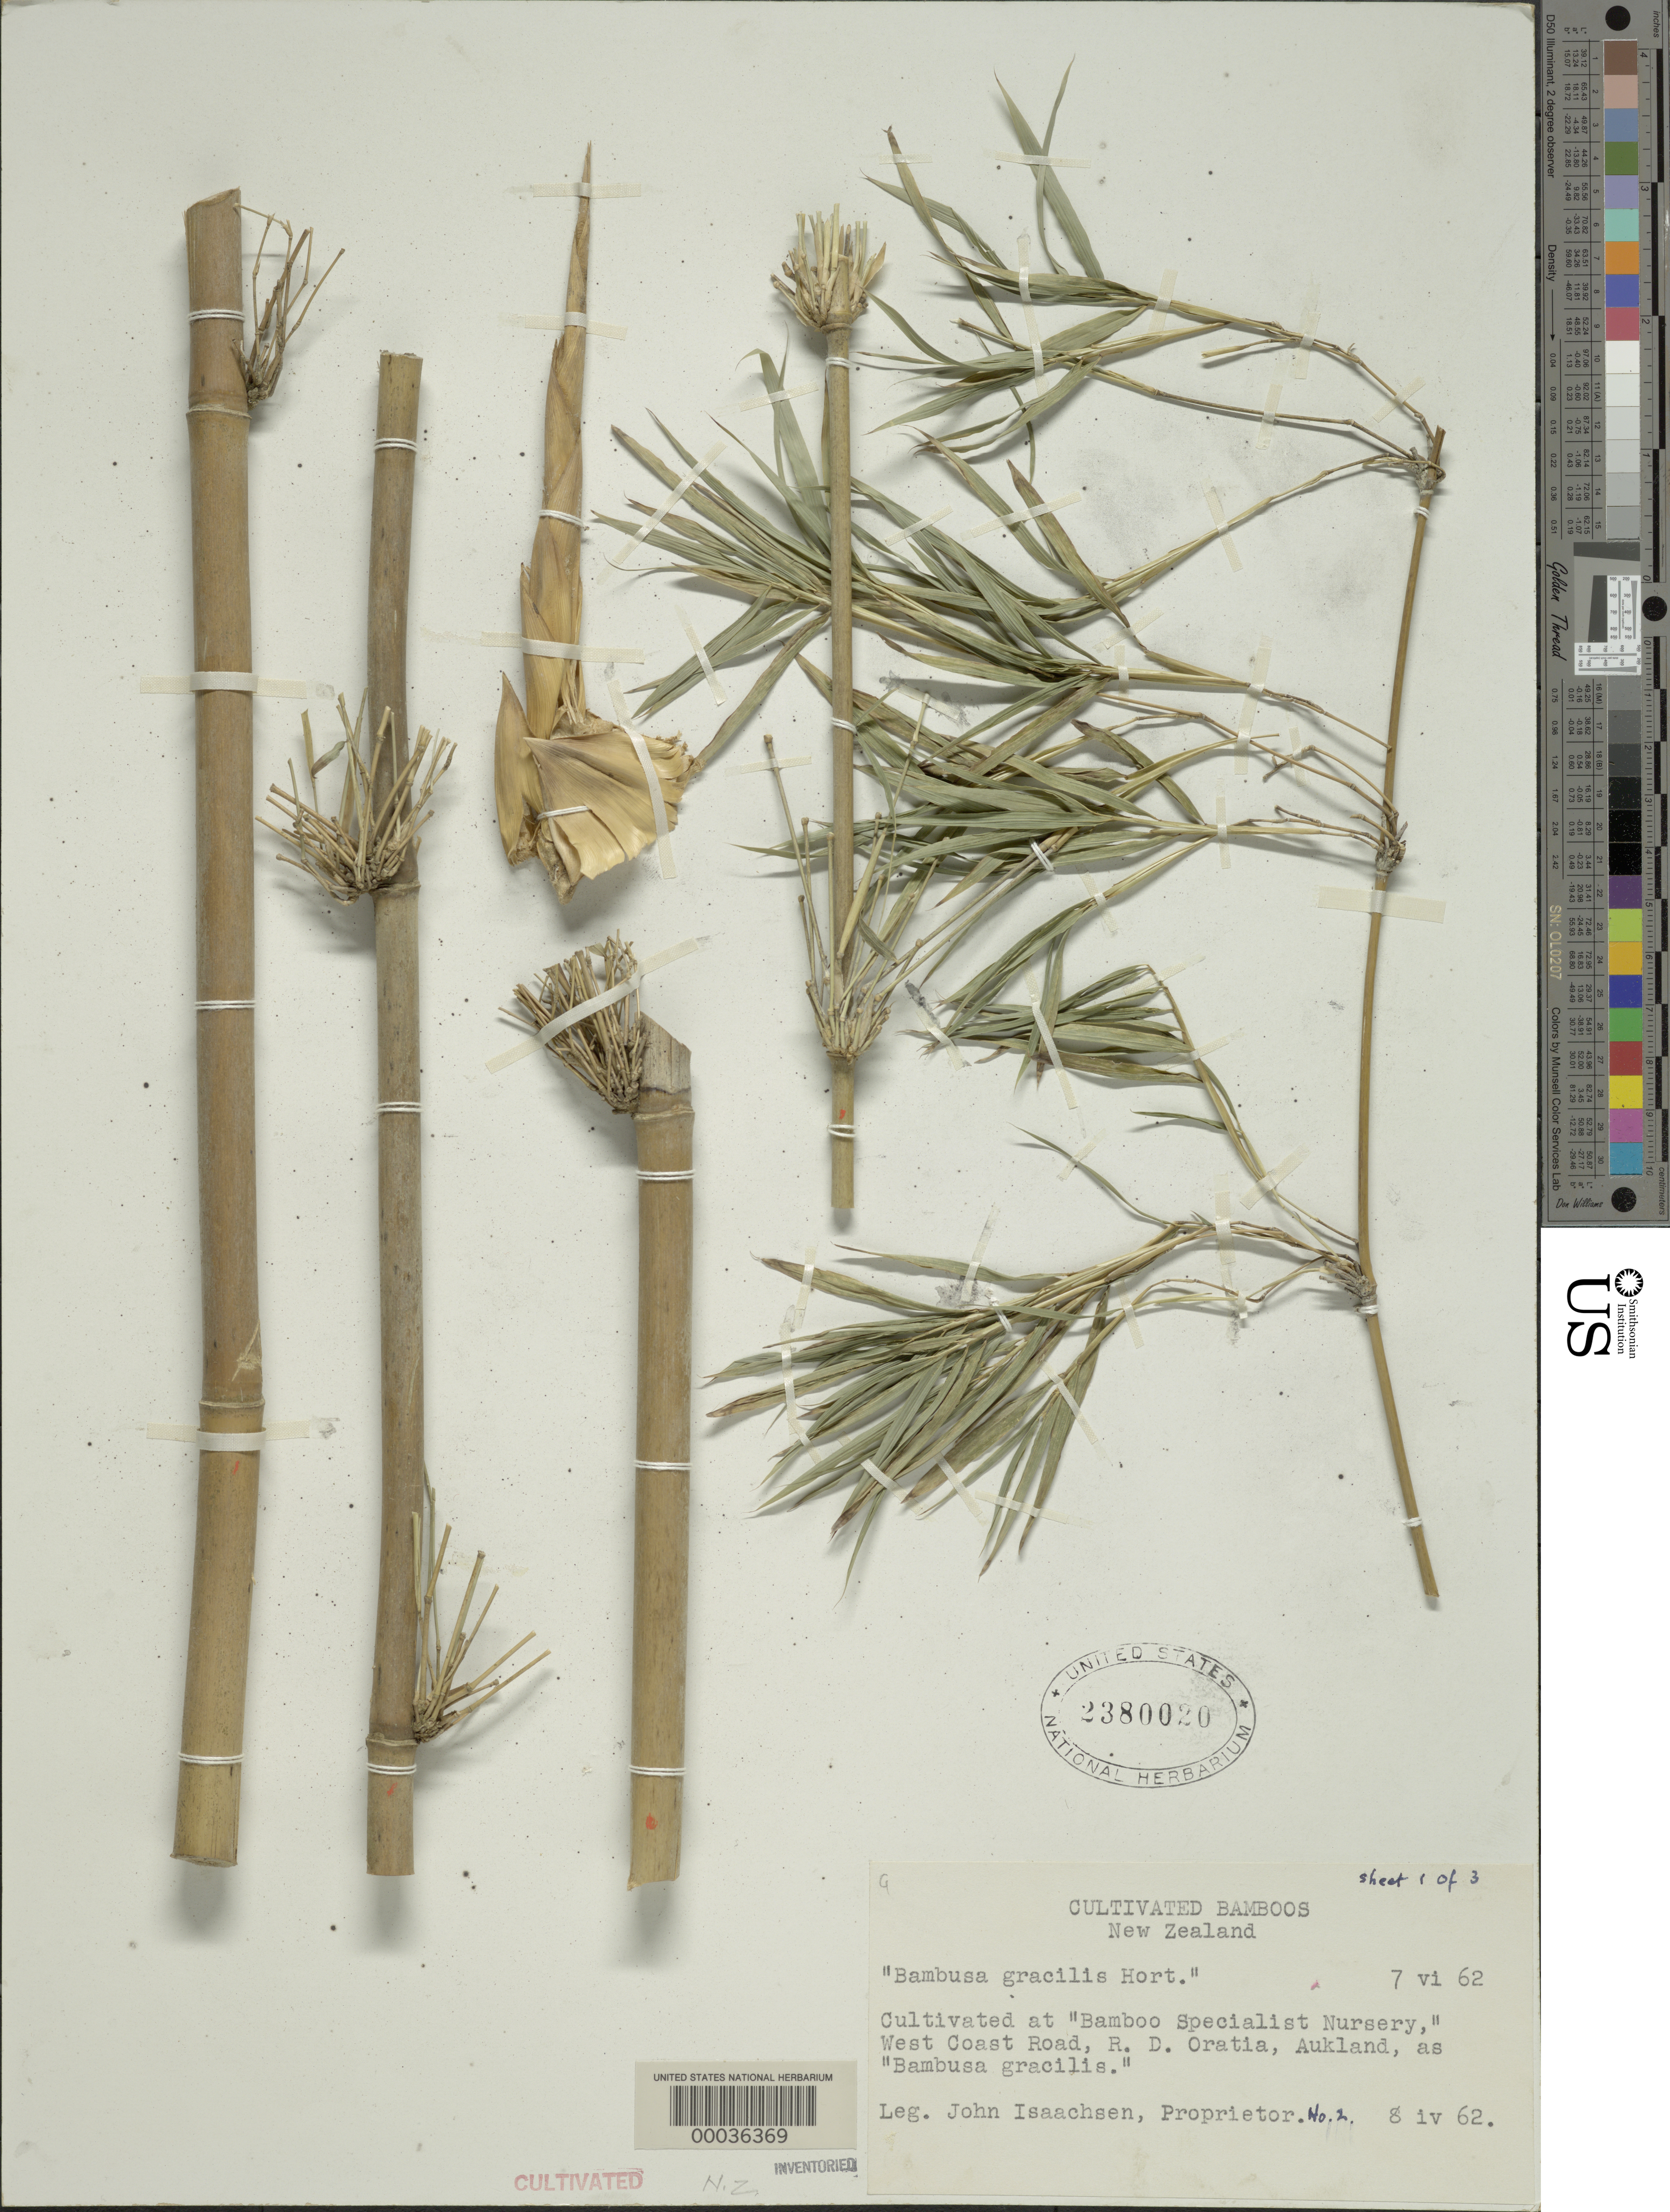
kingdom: Plantae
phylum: Tracheophyta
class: Liliopsida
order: Poales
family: Poaceae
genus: Drepanostachyum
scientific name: Drepanostachyum falconeri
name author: (Hook. f. ex Munro) Soderstr.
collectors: J. Isaachsen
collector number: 2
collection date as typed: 08 Apr 1962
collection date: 1962-04-08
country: New Zealand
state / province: Auckland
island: North Island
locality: Oratia, "bamboo specialist nursery"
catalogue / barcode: US 2380020